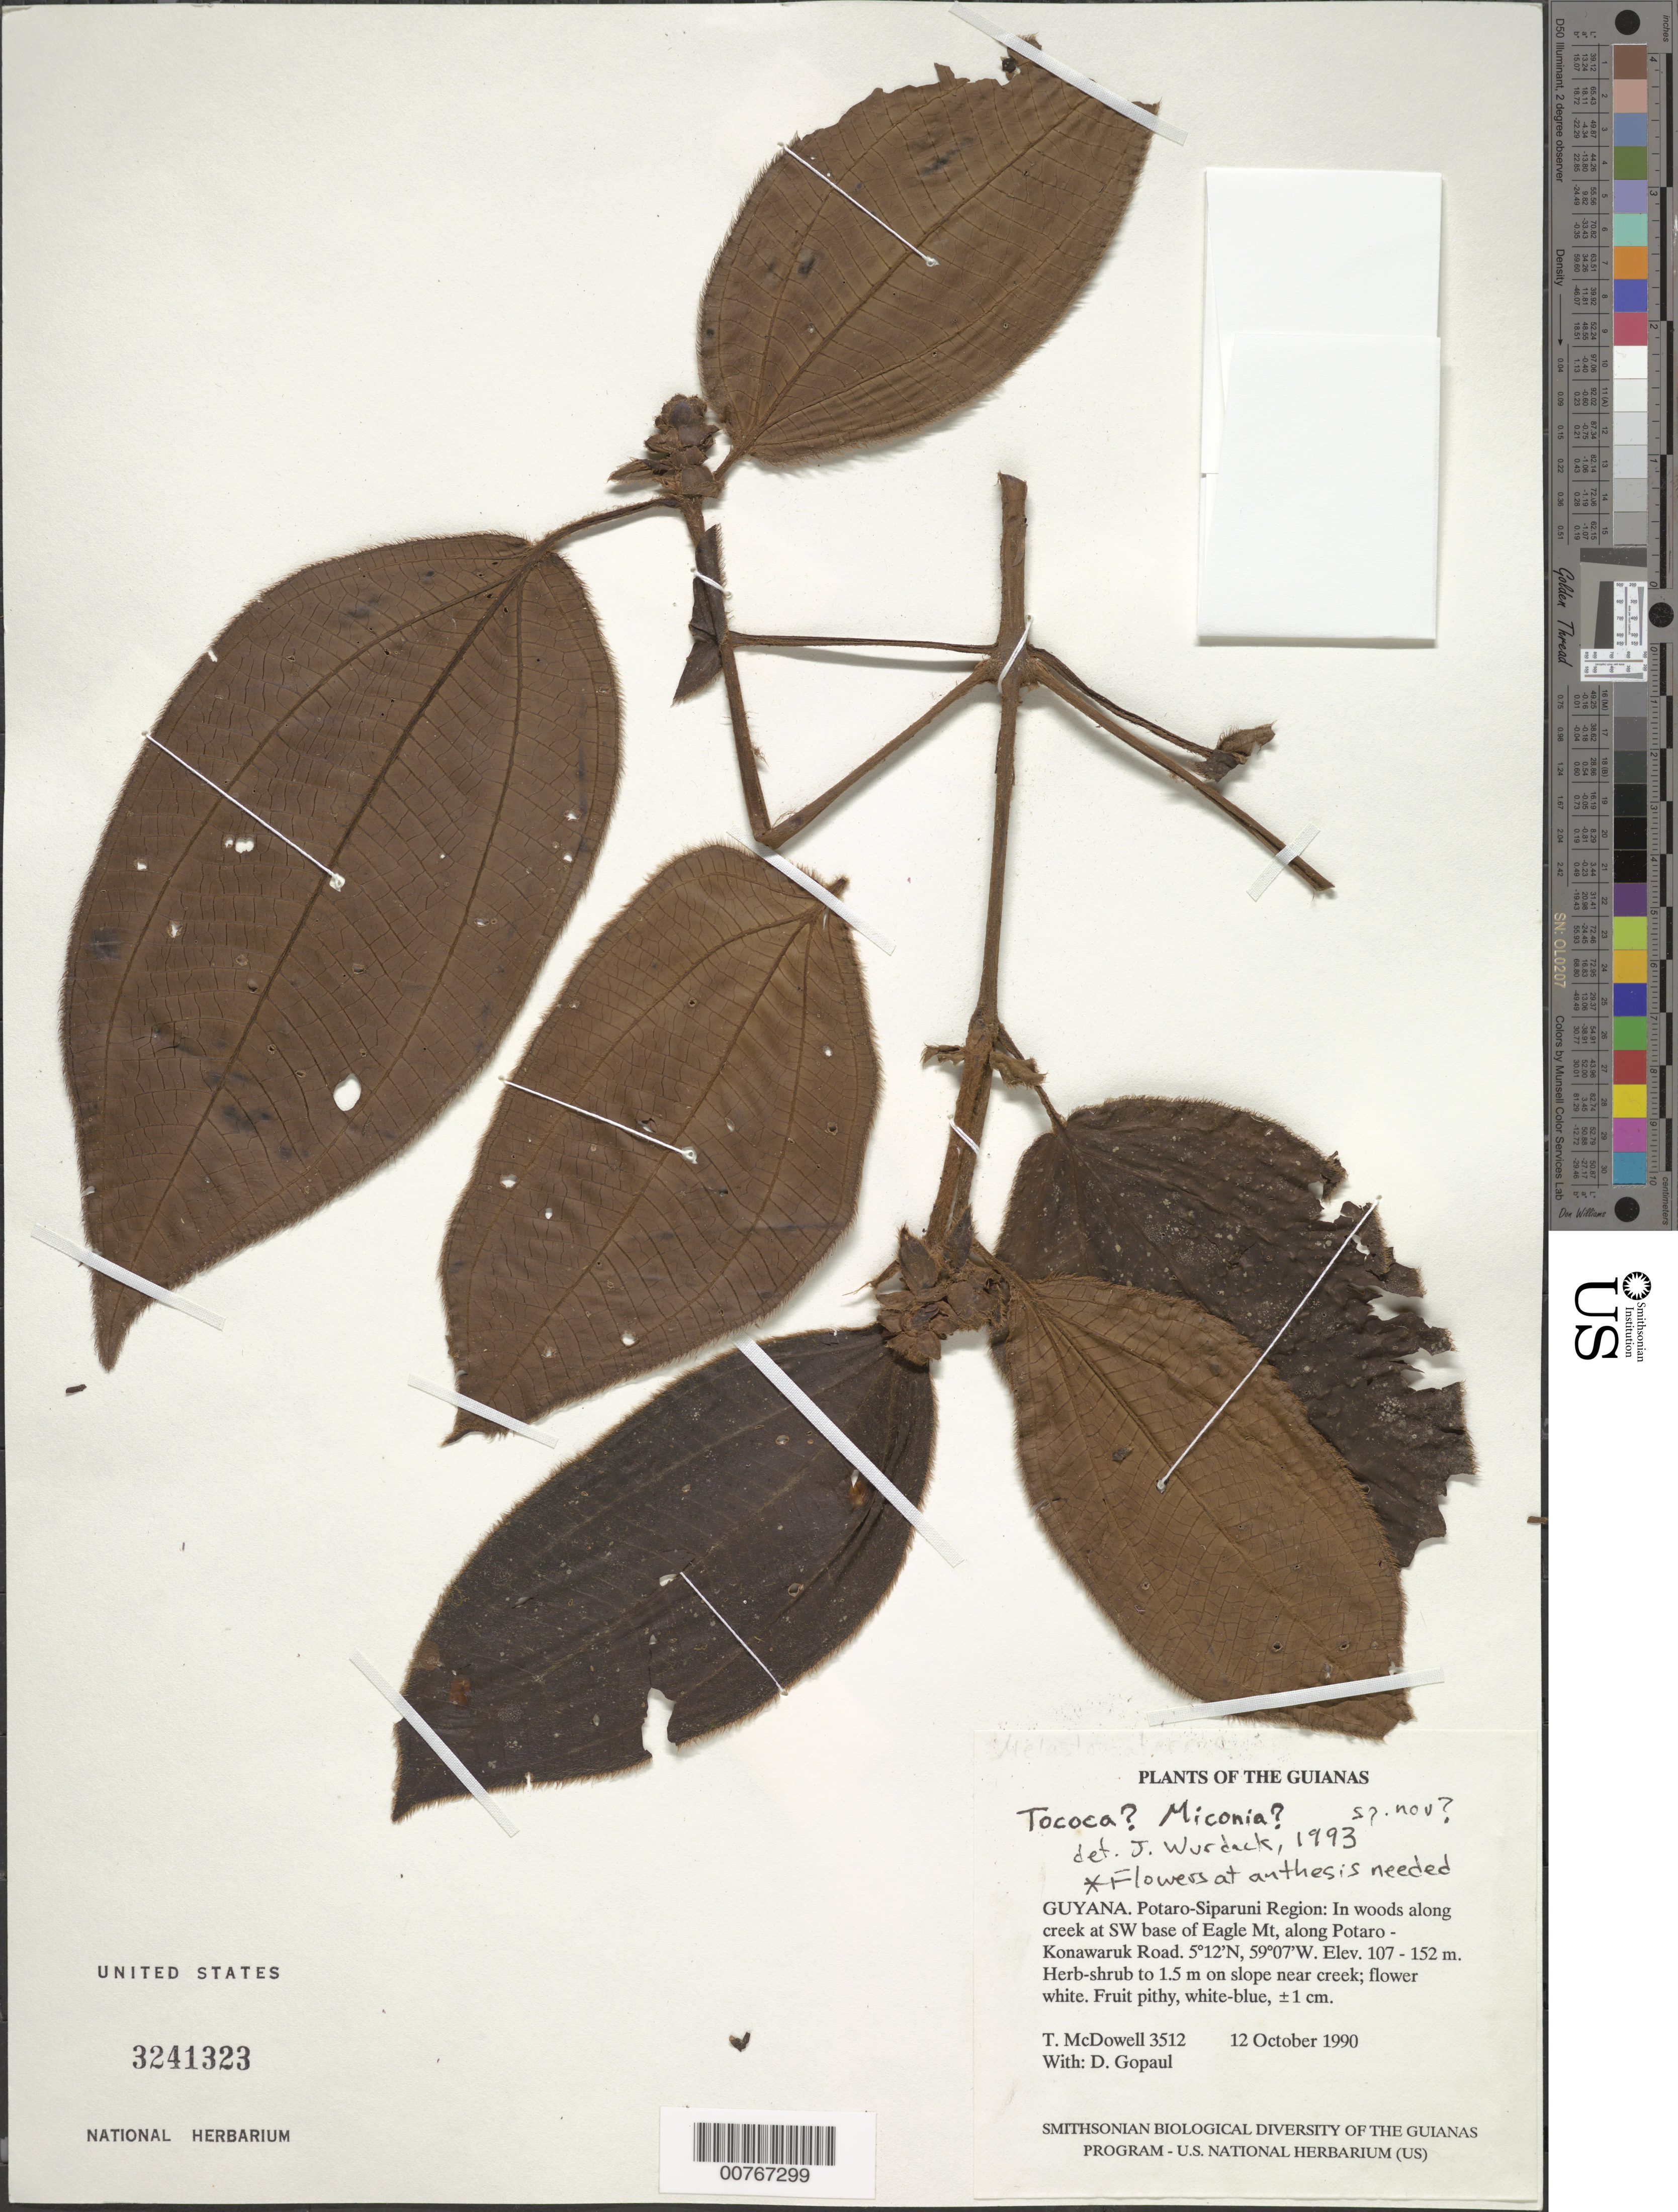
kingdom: Plantae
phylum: Tracheophyta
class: Magnoliopsida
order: Myrtales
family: Melastomataceae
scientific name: Indet. sp. nov.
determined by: Wurdack, John J., (US), US (UNITED STATES)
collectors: T. McDowell & D. Gopaul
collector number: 3512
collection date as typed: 12 October 1990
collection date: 1990-10-12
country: Guyana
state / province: Potaro-Siparuni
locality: In woods along creek at SW base of Eagle Mt and along Potaro - Konawaruk Road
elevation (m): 107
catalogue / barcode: US 3241323